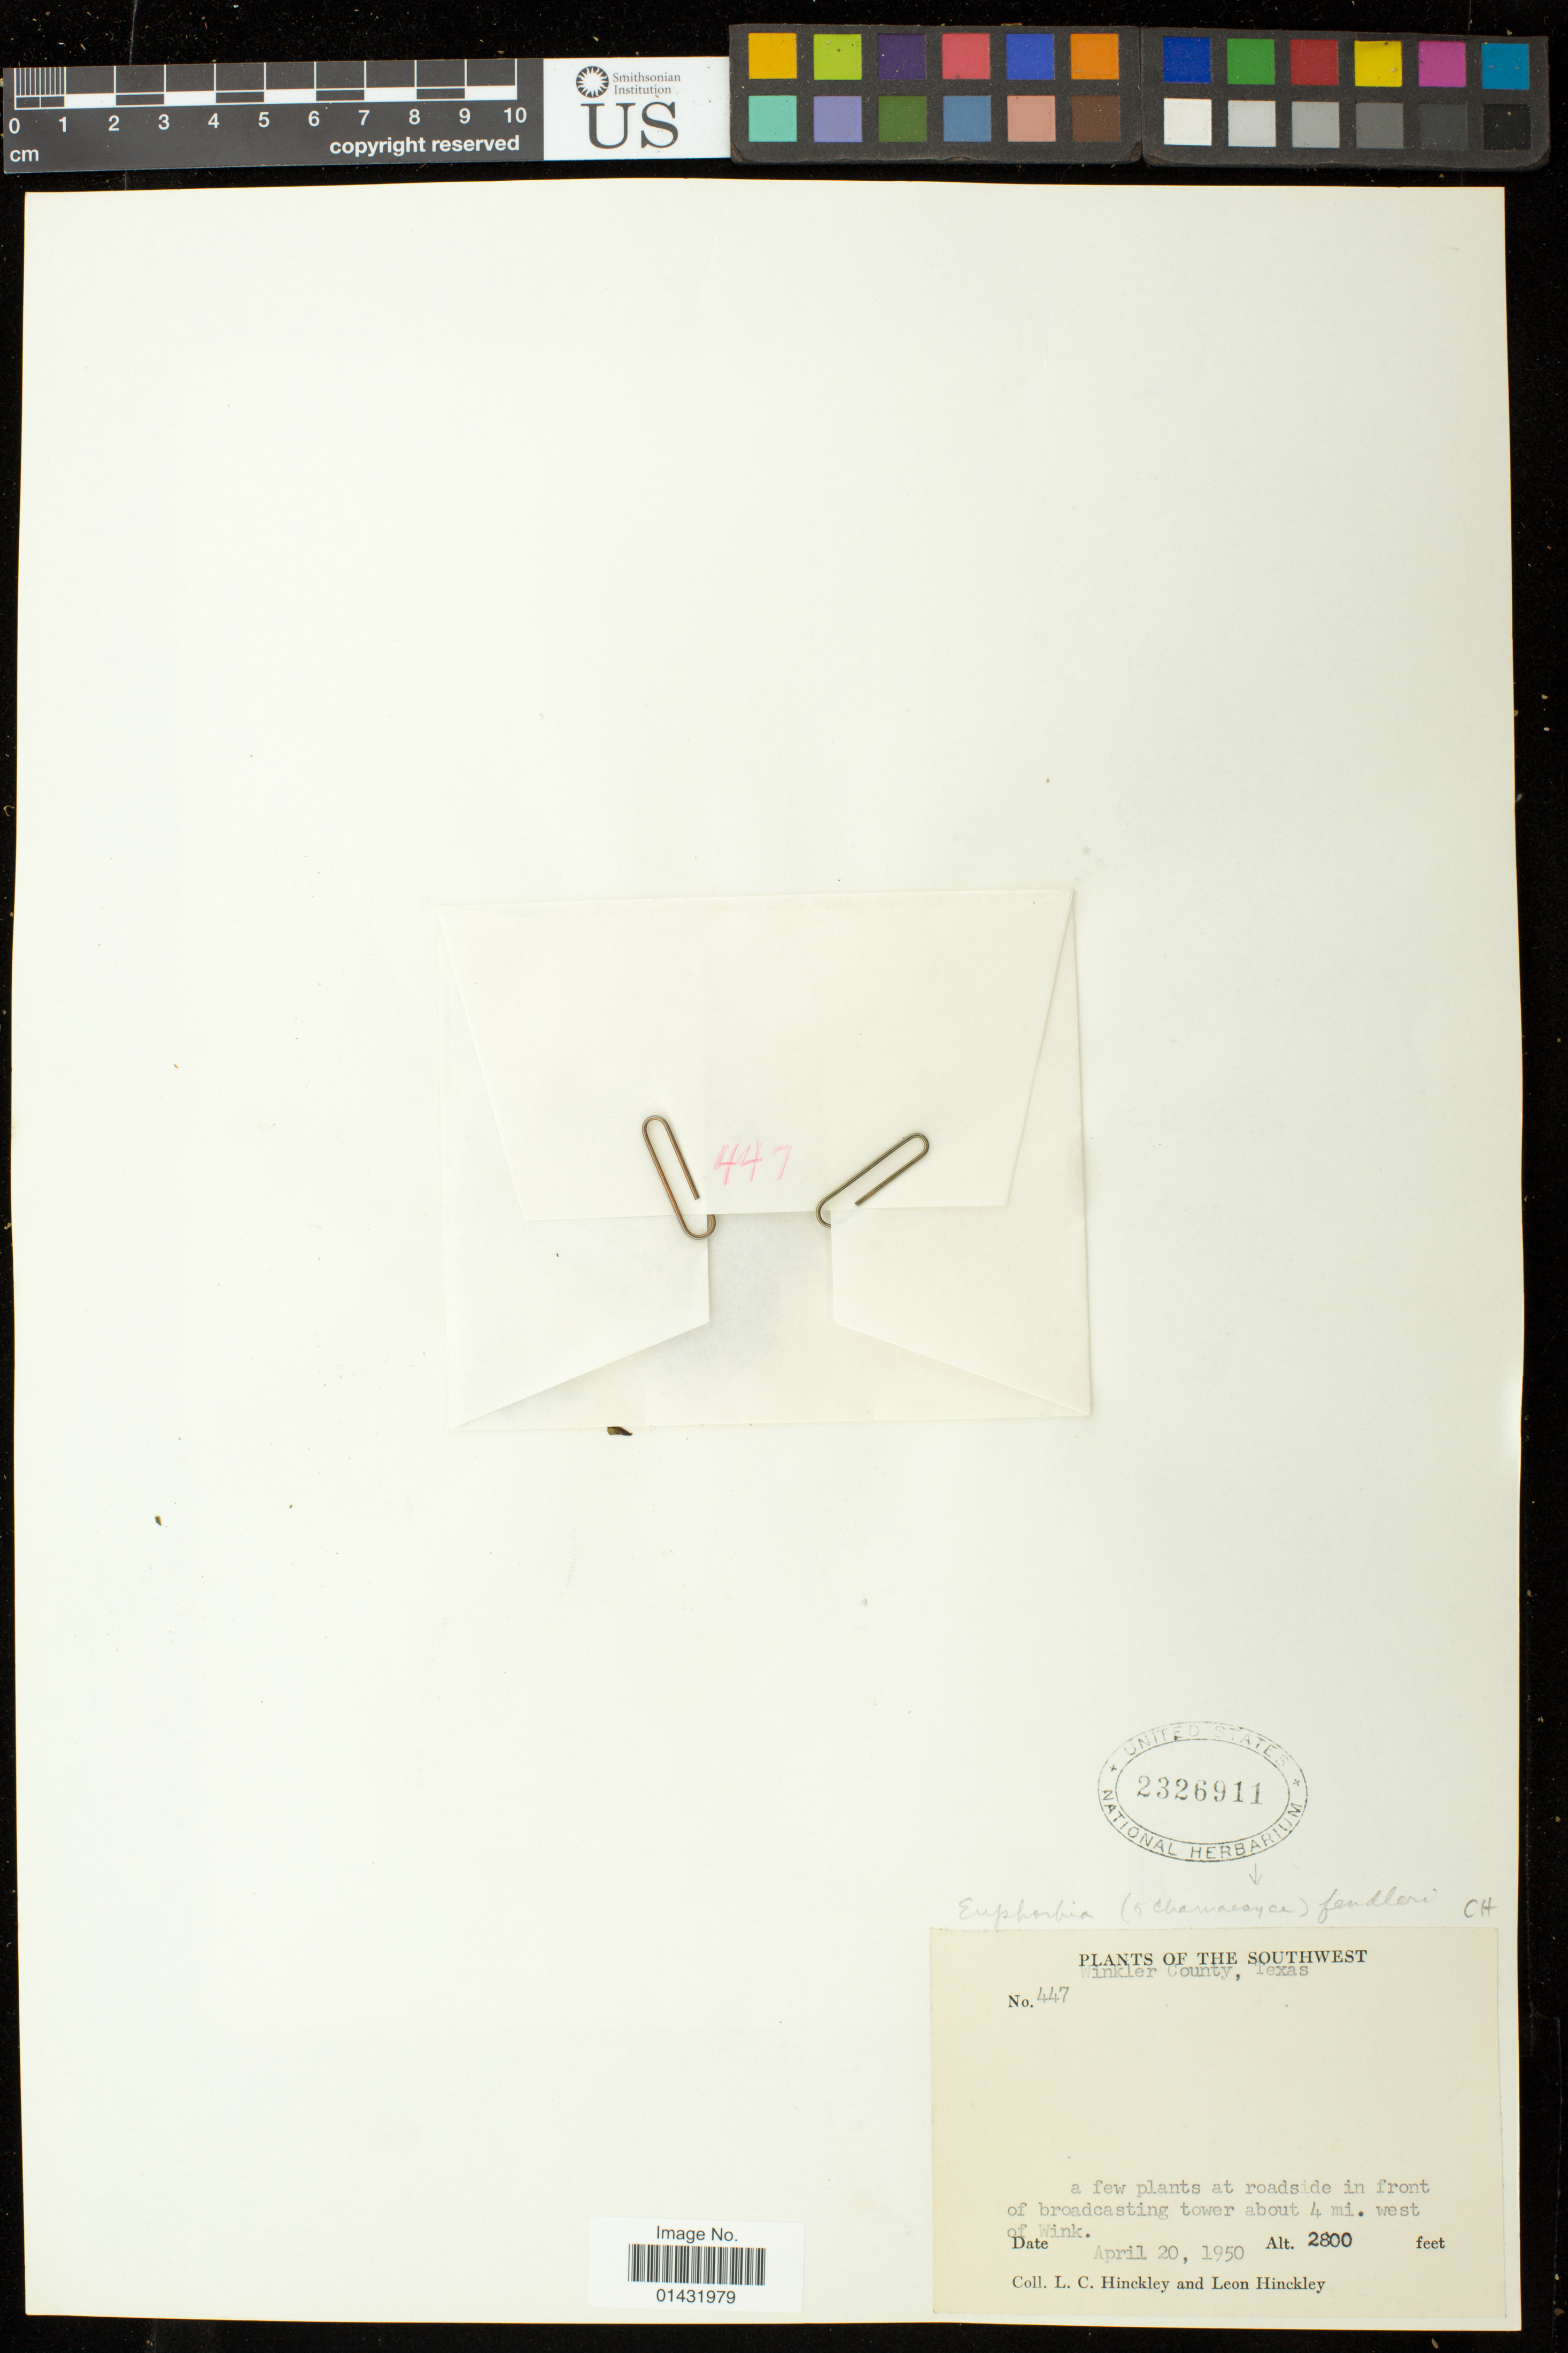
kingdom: Plantae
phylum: Tracheophyta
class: Magnoliopsida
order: Malpighiales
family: Euphorbiaceae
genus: Euphorbia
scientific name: Euphorbia fendleri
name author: Torr. & A. Gray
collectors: L. Hinckley & L. Hinckley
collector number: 447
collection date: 1950-04-20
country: United States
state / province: Texas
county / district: Winkler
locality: Roadside in front of broadcasting tower about 4 mi. west of Wink.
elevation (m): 853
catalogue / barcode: US 2326911